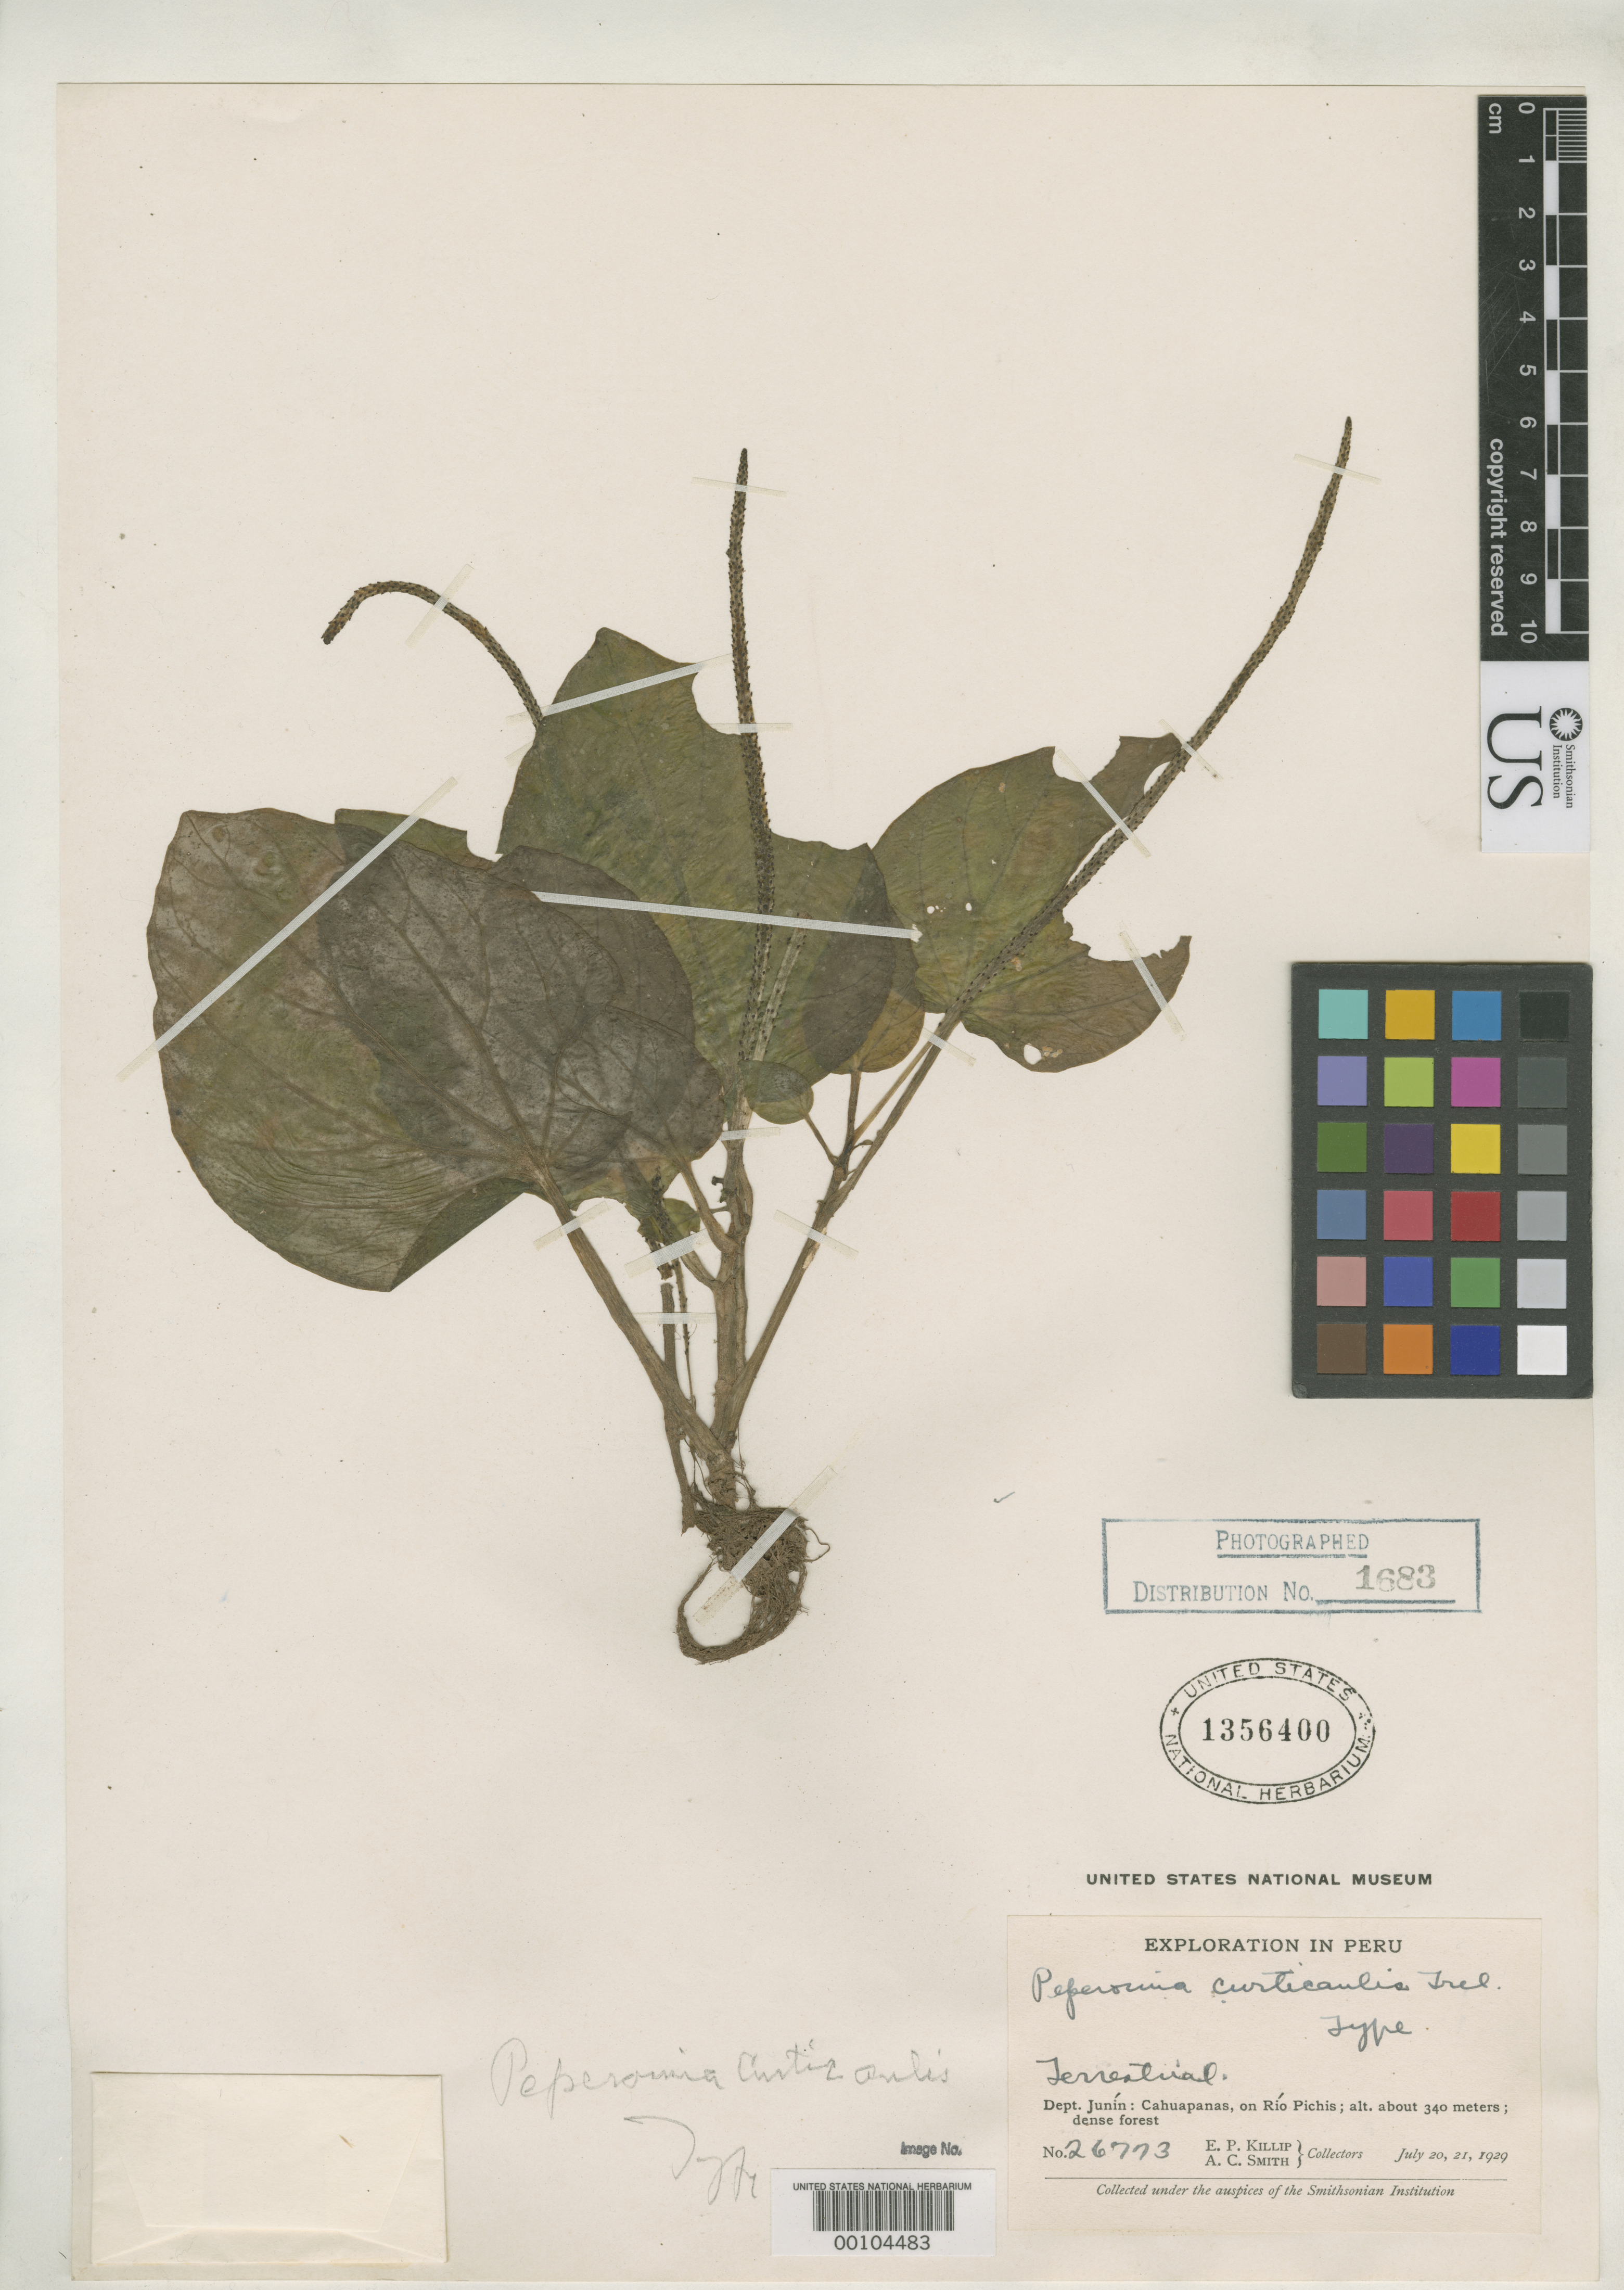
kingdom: Plantae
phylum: Tracheophyta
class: Magnoliopsida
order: Piperales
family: Piperaceae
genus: Peperomia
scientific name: Peperomia curticaulis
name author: Trel. in J.F. Macbr.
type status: Holotype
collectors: E. P. Killip & A. C. Smith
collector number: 26773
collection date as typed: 20 Jul 1929 to 21 Jul 1929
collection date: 1929-07-20/1929-07-21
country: Peru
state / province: Junín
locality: Cahuapanas, Rio Pichis.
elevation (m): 340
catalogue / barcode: US 1356400